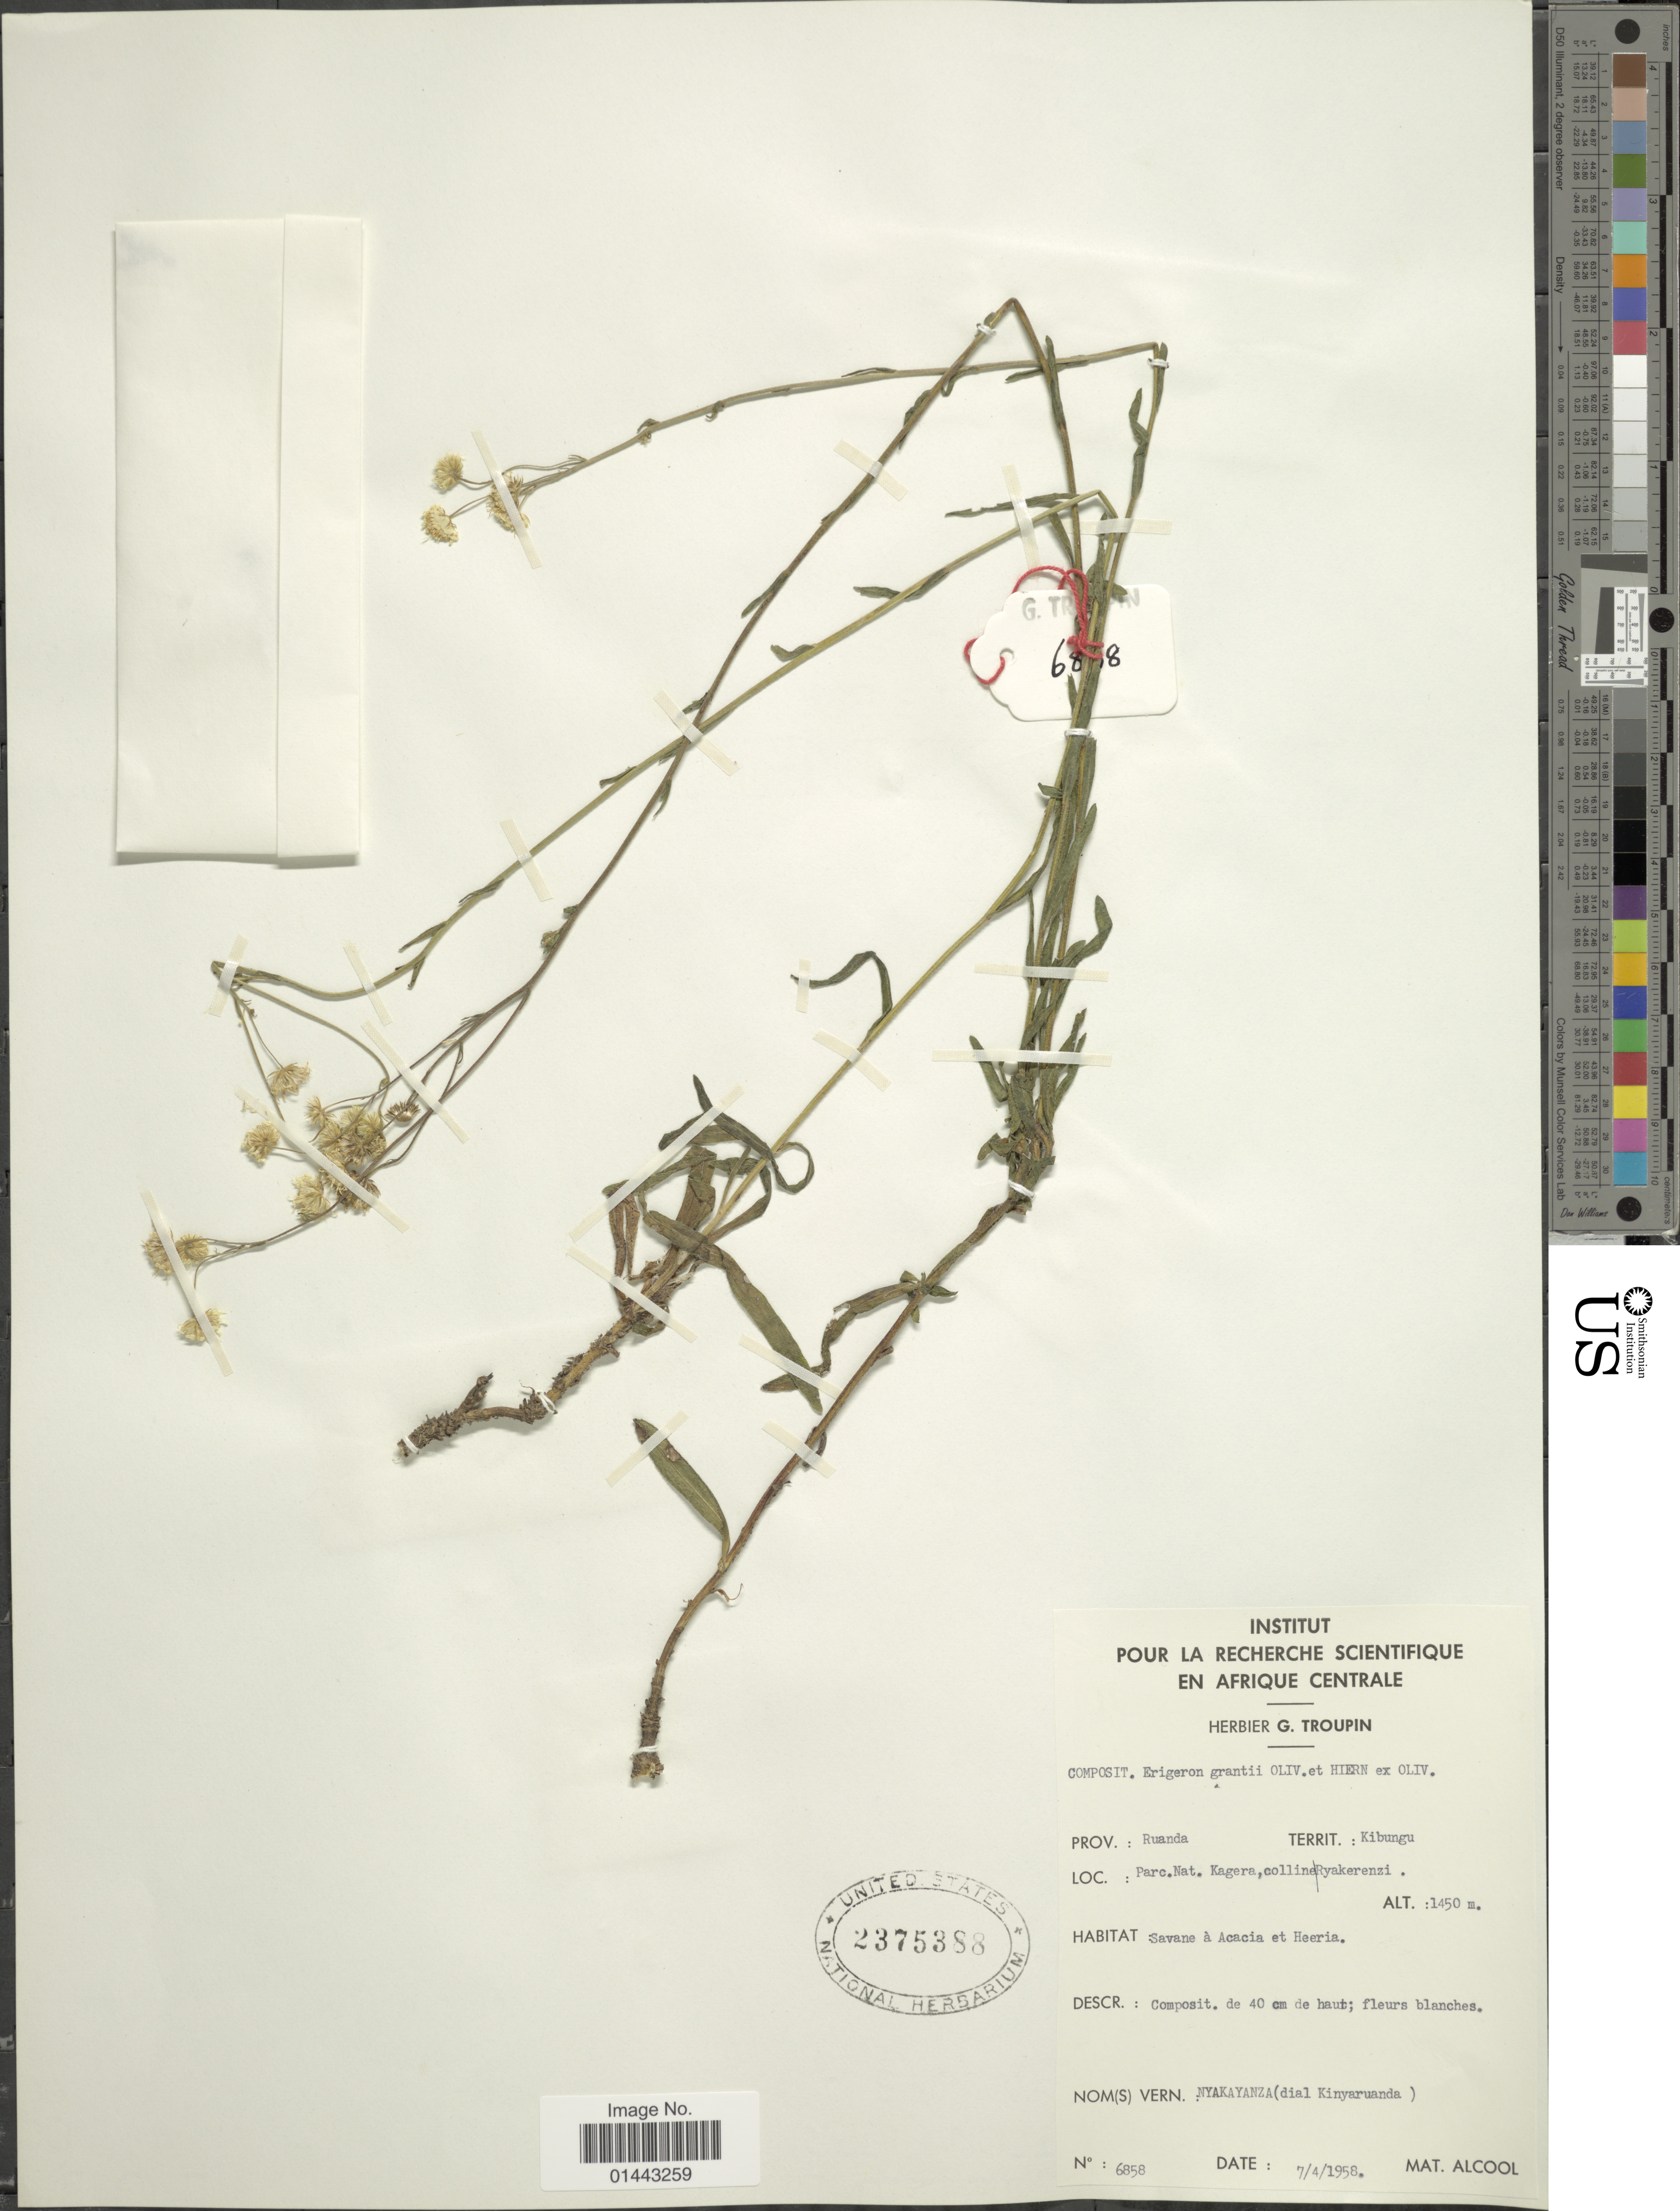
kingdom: Plantae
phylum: Tracheophyta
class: Magnoliopsida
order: Asterales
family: Asteraceae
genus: Erigeron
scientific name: Erigeron grantii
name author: Oliv. & Hiern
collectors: ex herb. G. Troupin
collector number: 6858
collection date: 1958-04-07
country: Rwanda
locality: Prov. Ruanda, Terr. Kibungu, Parc. Nat. Kagera, colline Ryakerenzi.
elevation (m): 1450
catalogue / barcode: US 2375388